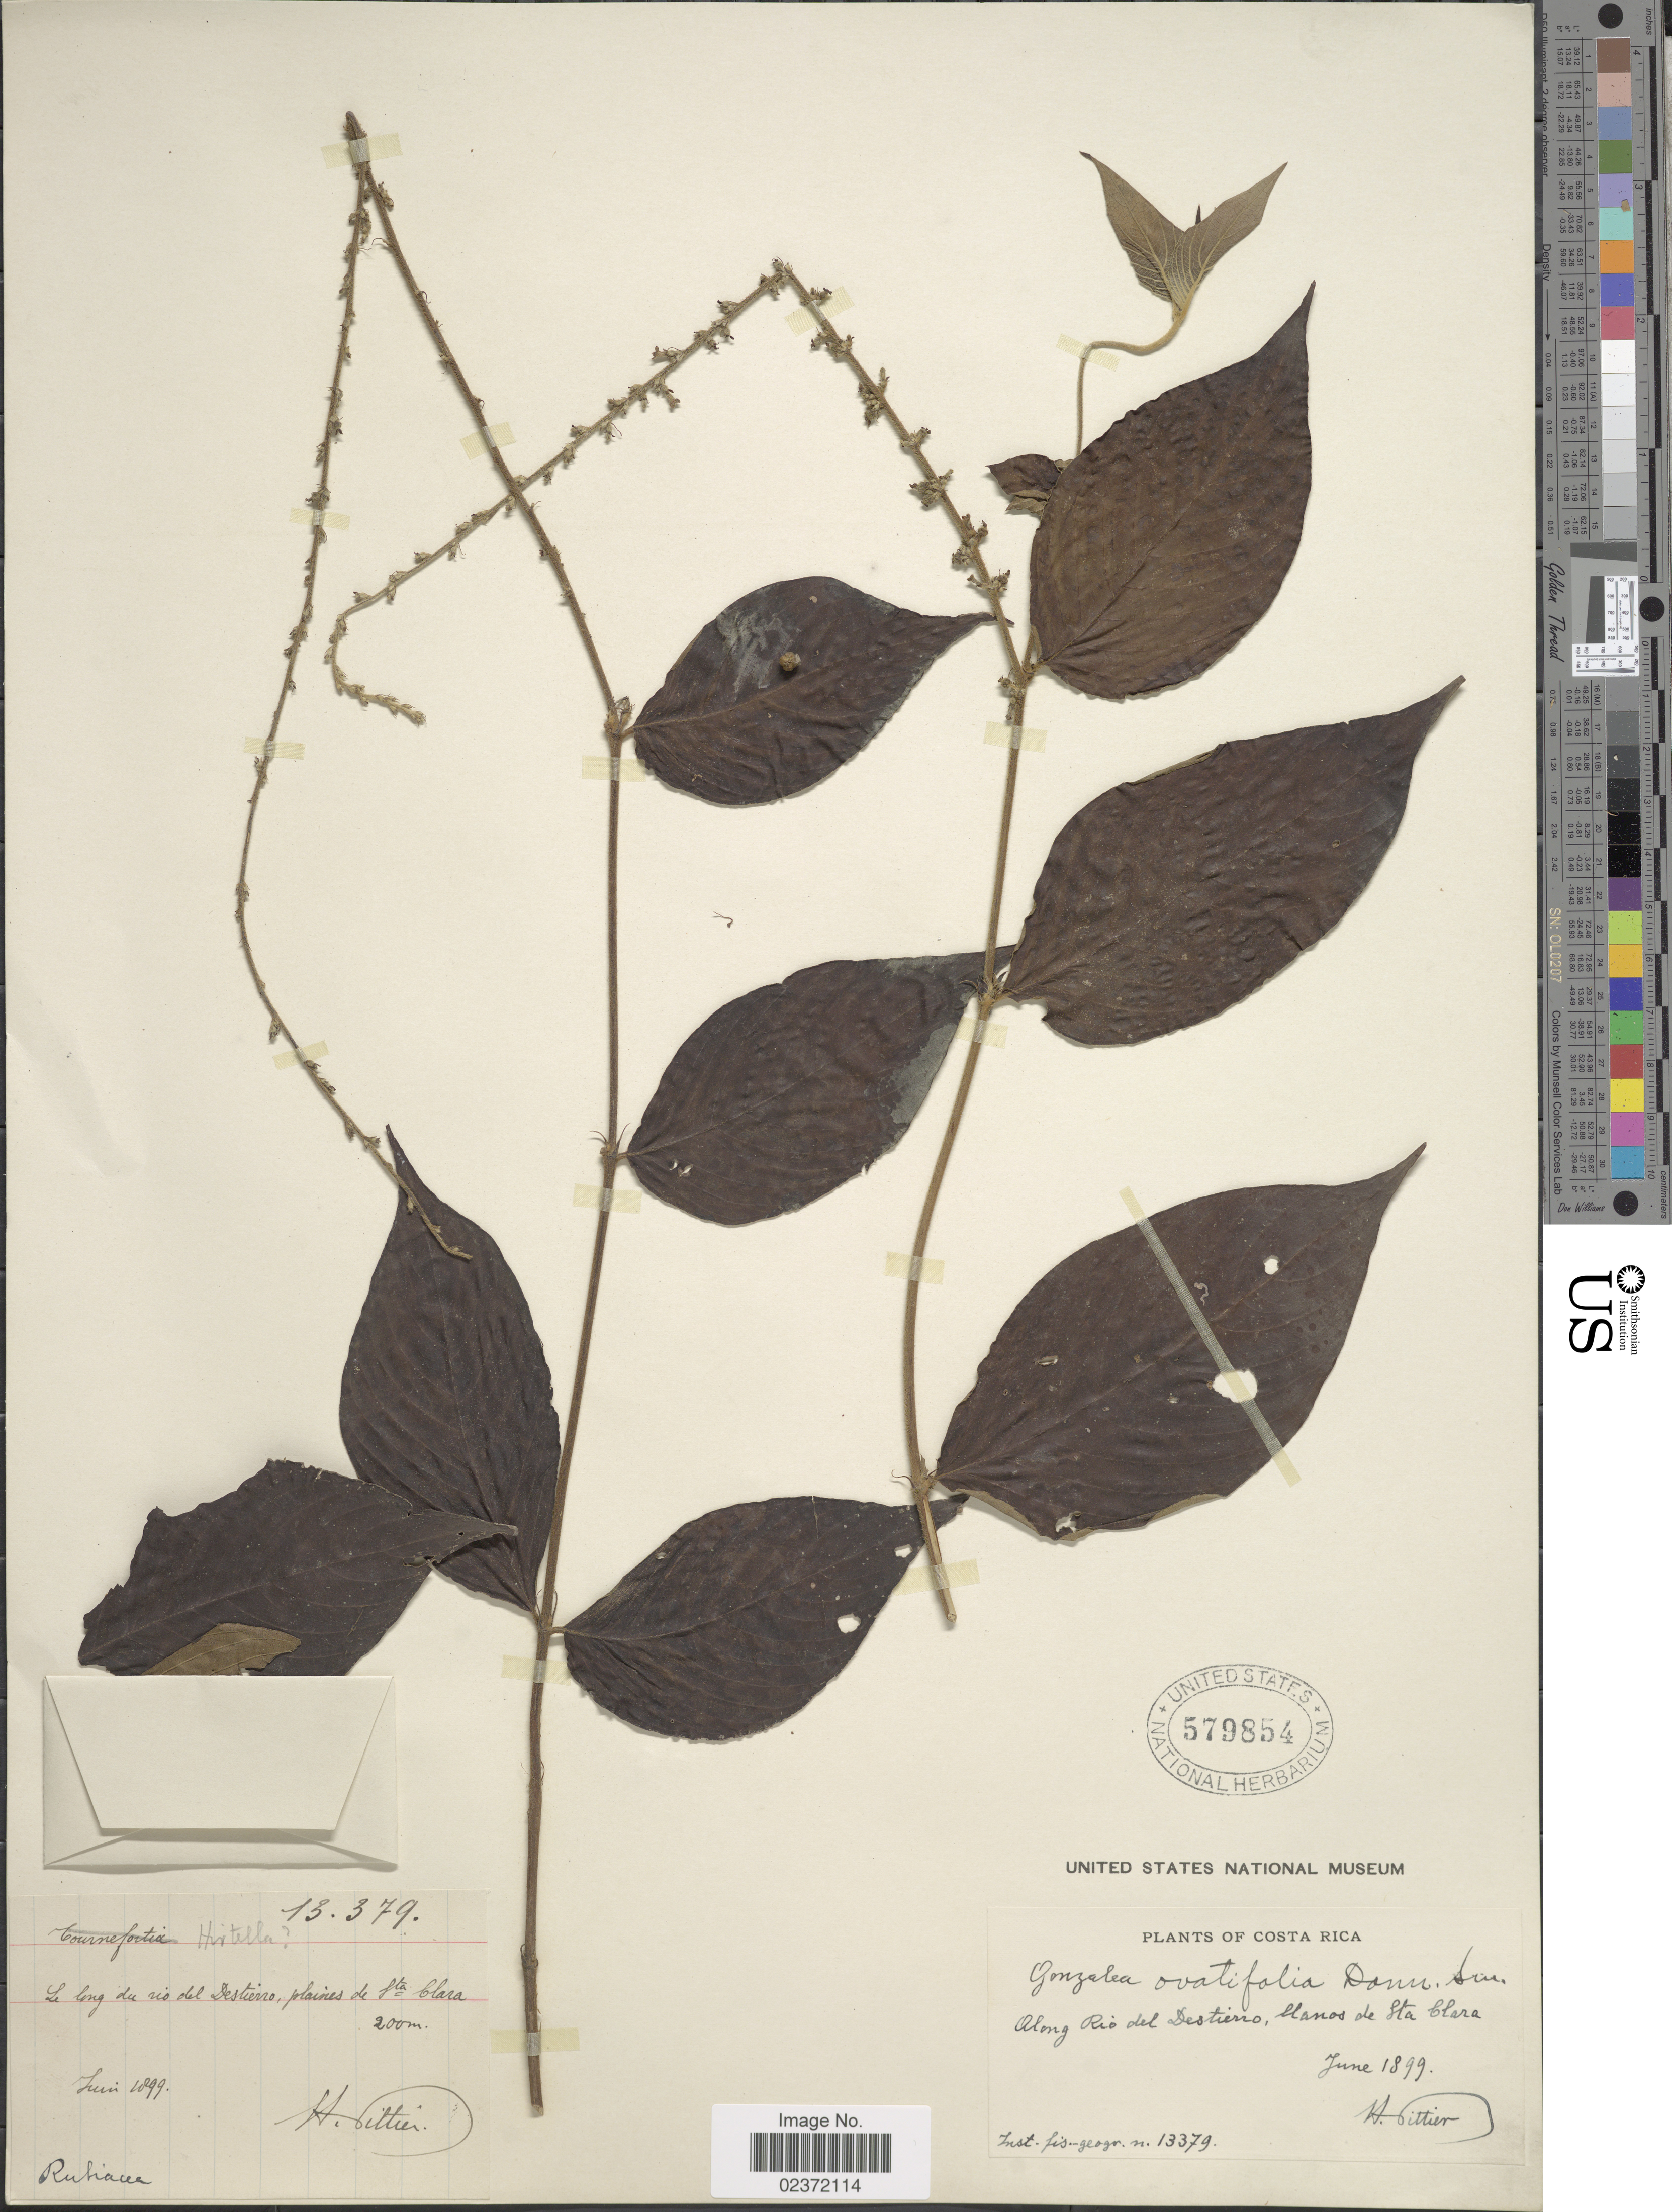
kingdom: Plantae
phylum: Tracheophyta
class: Magnoliopsida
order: Gentianales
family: Rubiaceae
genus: Gonzalagunia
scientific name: Gonzalagunia ovatifolia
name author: (Donn. Sm.) B.L. Rob.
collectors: H. F. Pittier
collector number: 13379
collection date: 1899-06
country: Costa Rica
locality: Along Rio del Destieno, llanos de Sta Clara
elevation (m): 200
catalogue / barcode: US 579854